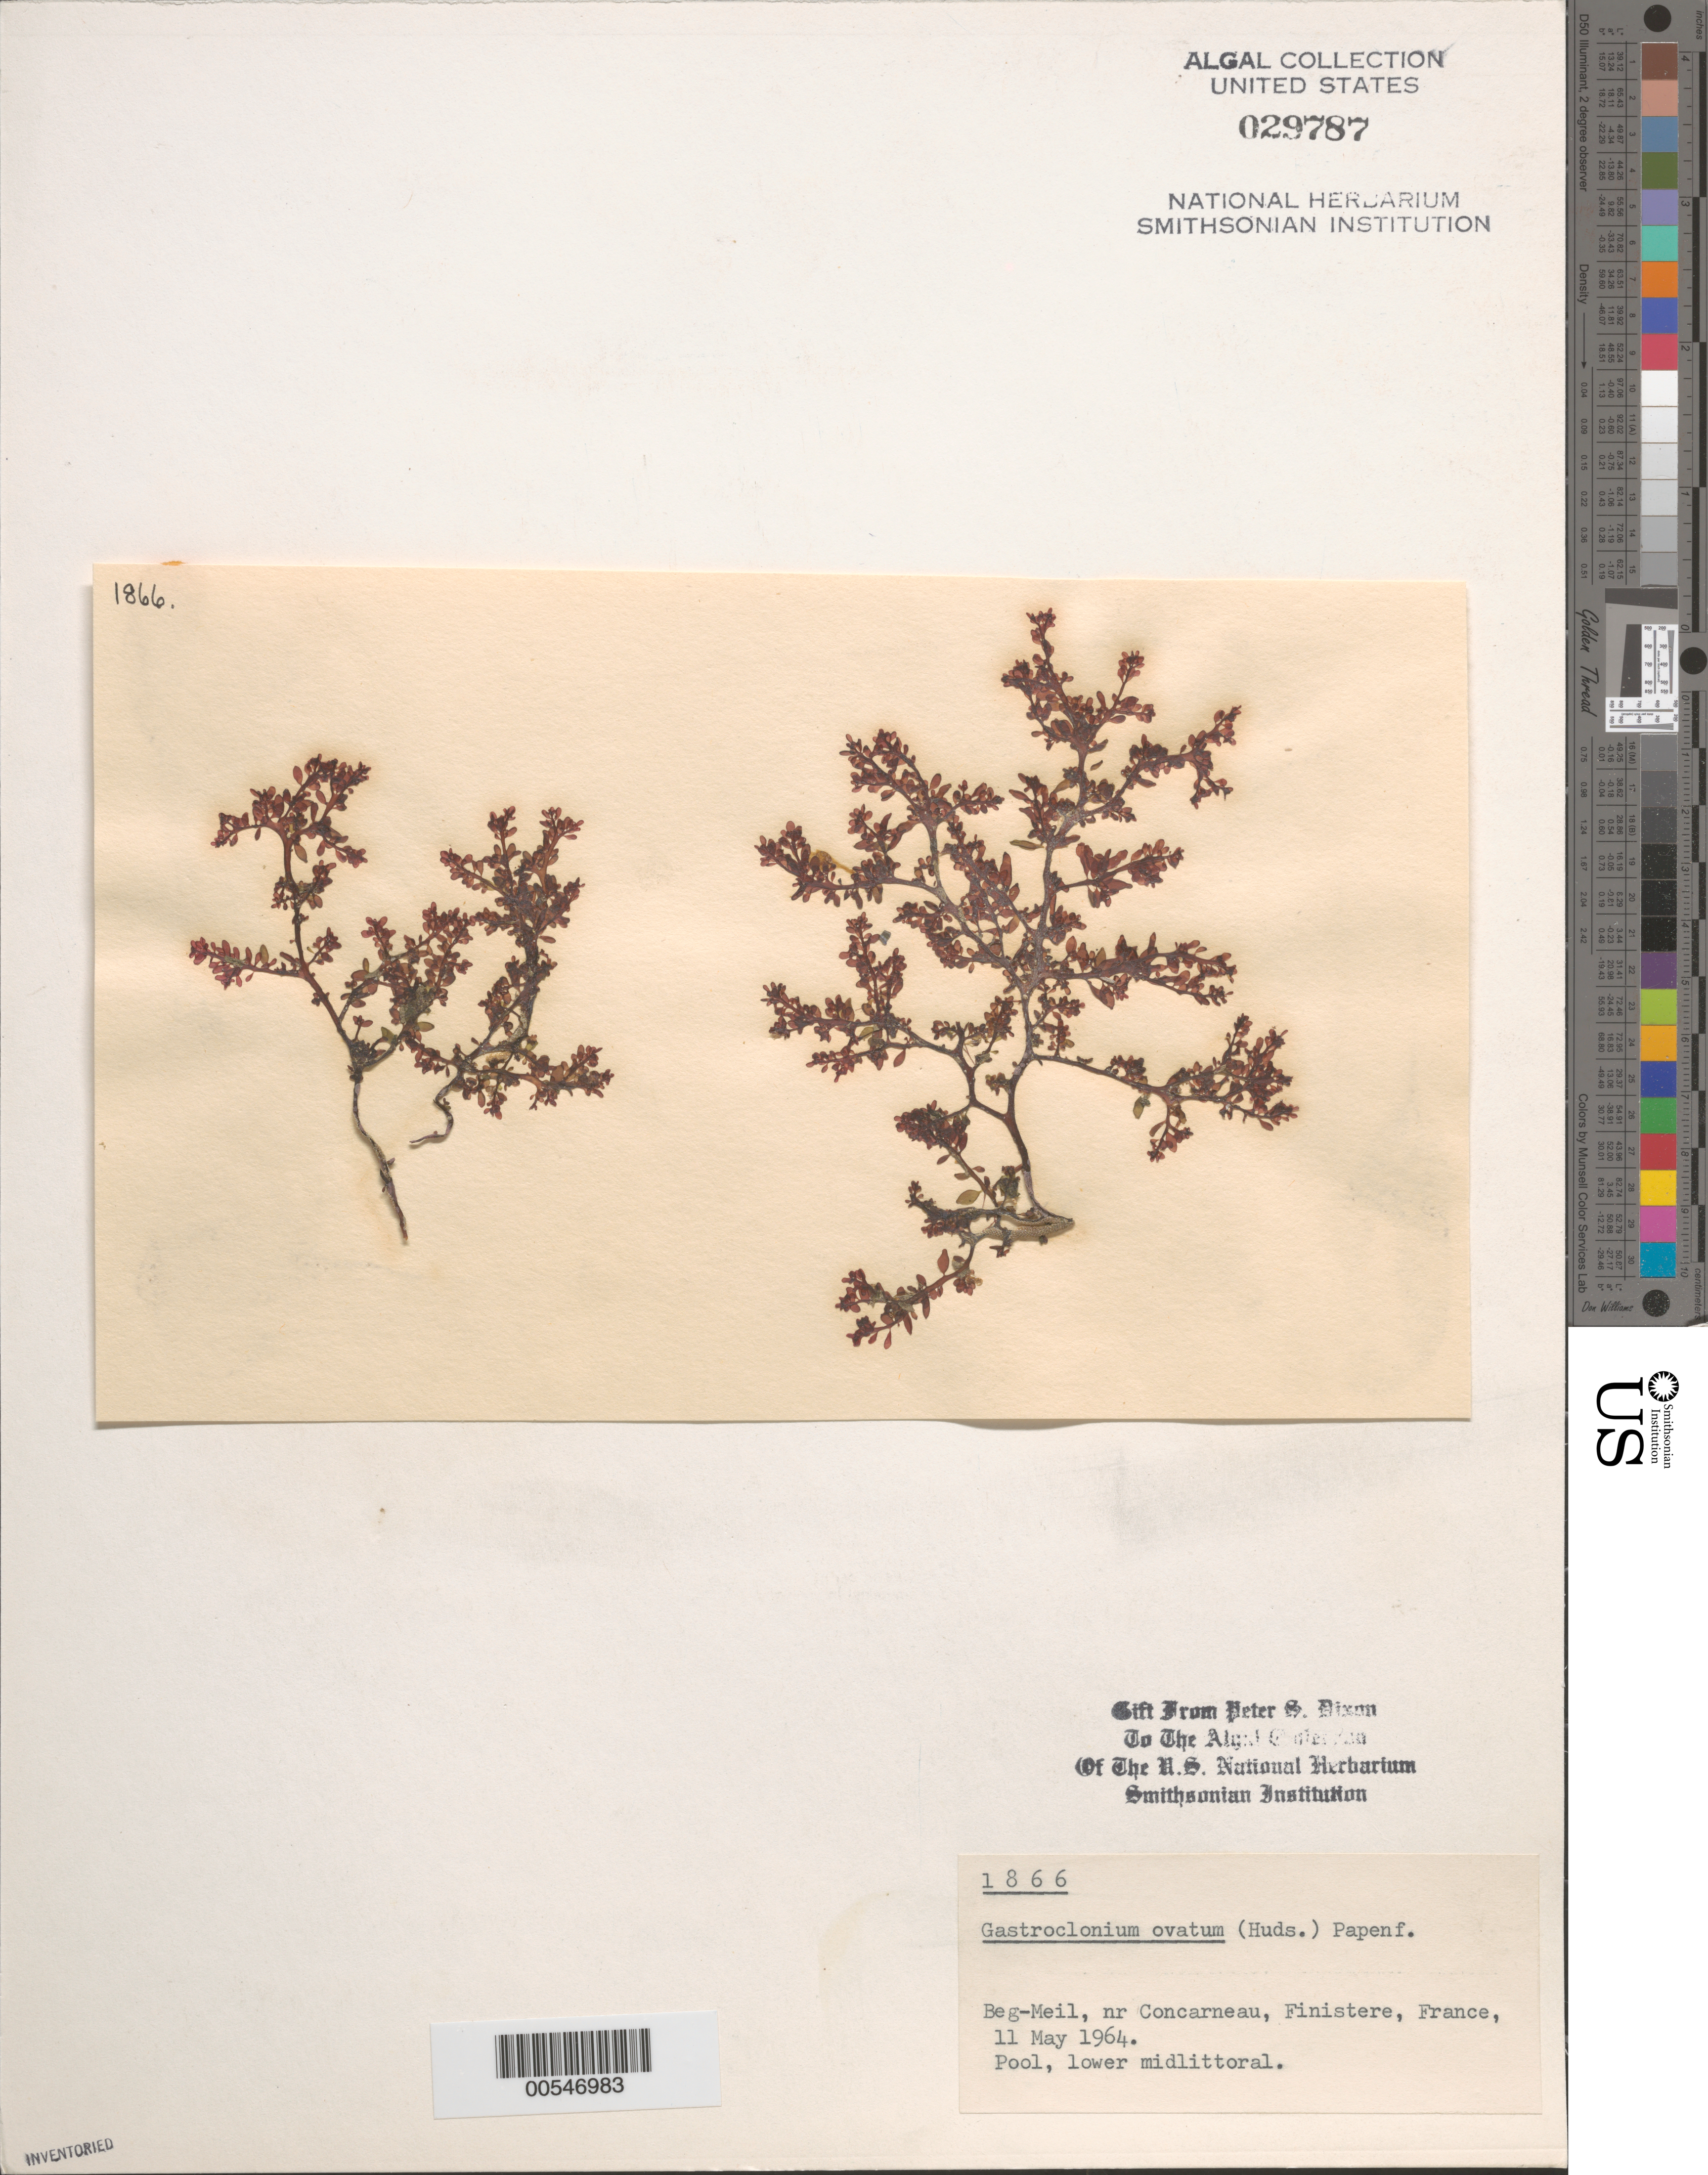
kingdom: Plantae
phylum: Rhodophyta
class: Florideophyceae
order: Rhodymeniales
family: Champiaceae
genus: Gastroclonium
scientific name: Gastroclonium ovatum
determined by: Dixon, P. S.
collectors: P. S. Dixon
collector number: PSD 1866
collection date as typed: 11 May 1964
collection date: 1964-05-11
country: France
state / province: Bretagne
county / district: Finistère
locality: Beg-an-meil, near concarneau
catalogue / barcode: US 29787